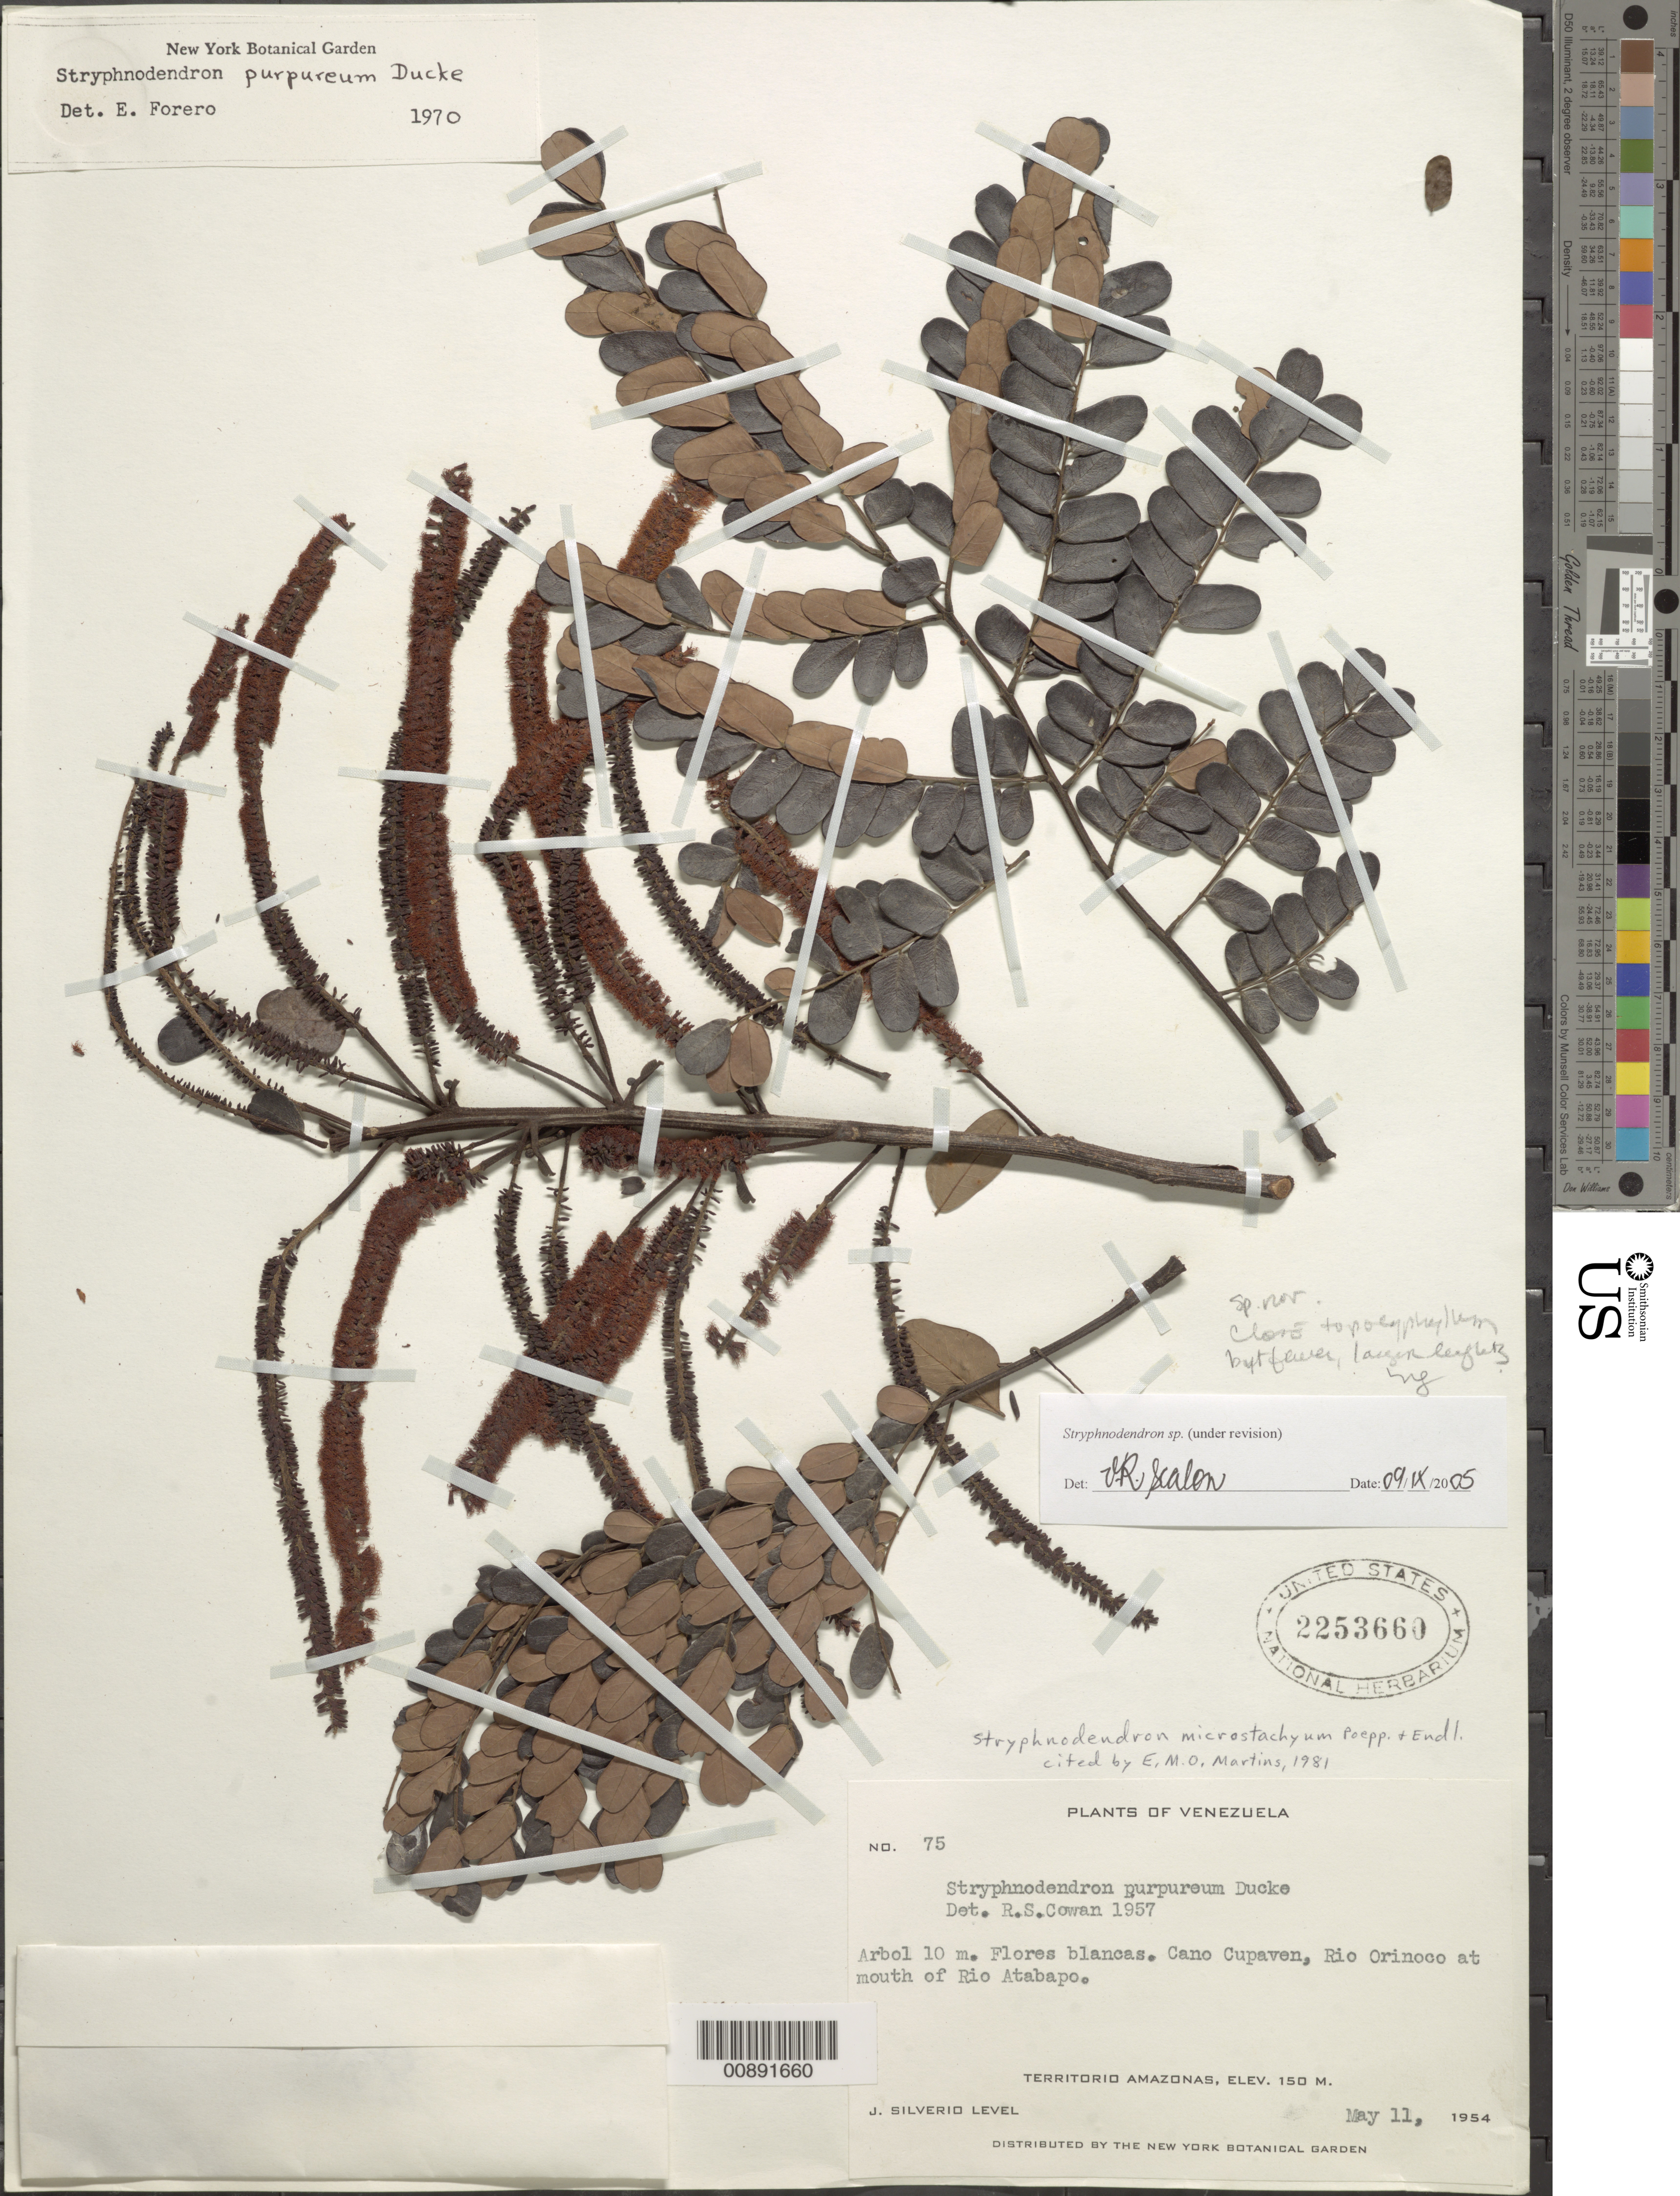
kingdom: Plantae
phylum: Tracheophyta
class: Magnoliopsida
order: Fabales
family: Fabaceae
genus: Stryphnodendron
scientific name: Stryphnodendron sp.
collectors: J. Silverio L.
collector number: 75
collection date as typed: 11-May-54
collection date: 1954-05-11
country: Venezuela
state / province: Amazonas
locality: Río Orinoco, opposite mouth of Río Atabapo, Caño Cupaven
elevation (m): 150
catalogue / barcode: US 2253660